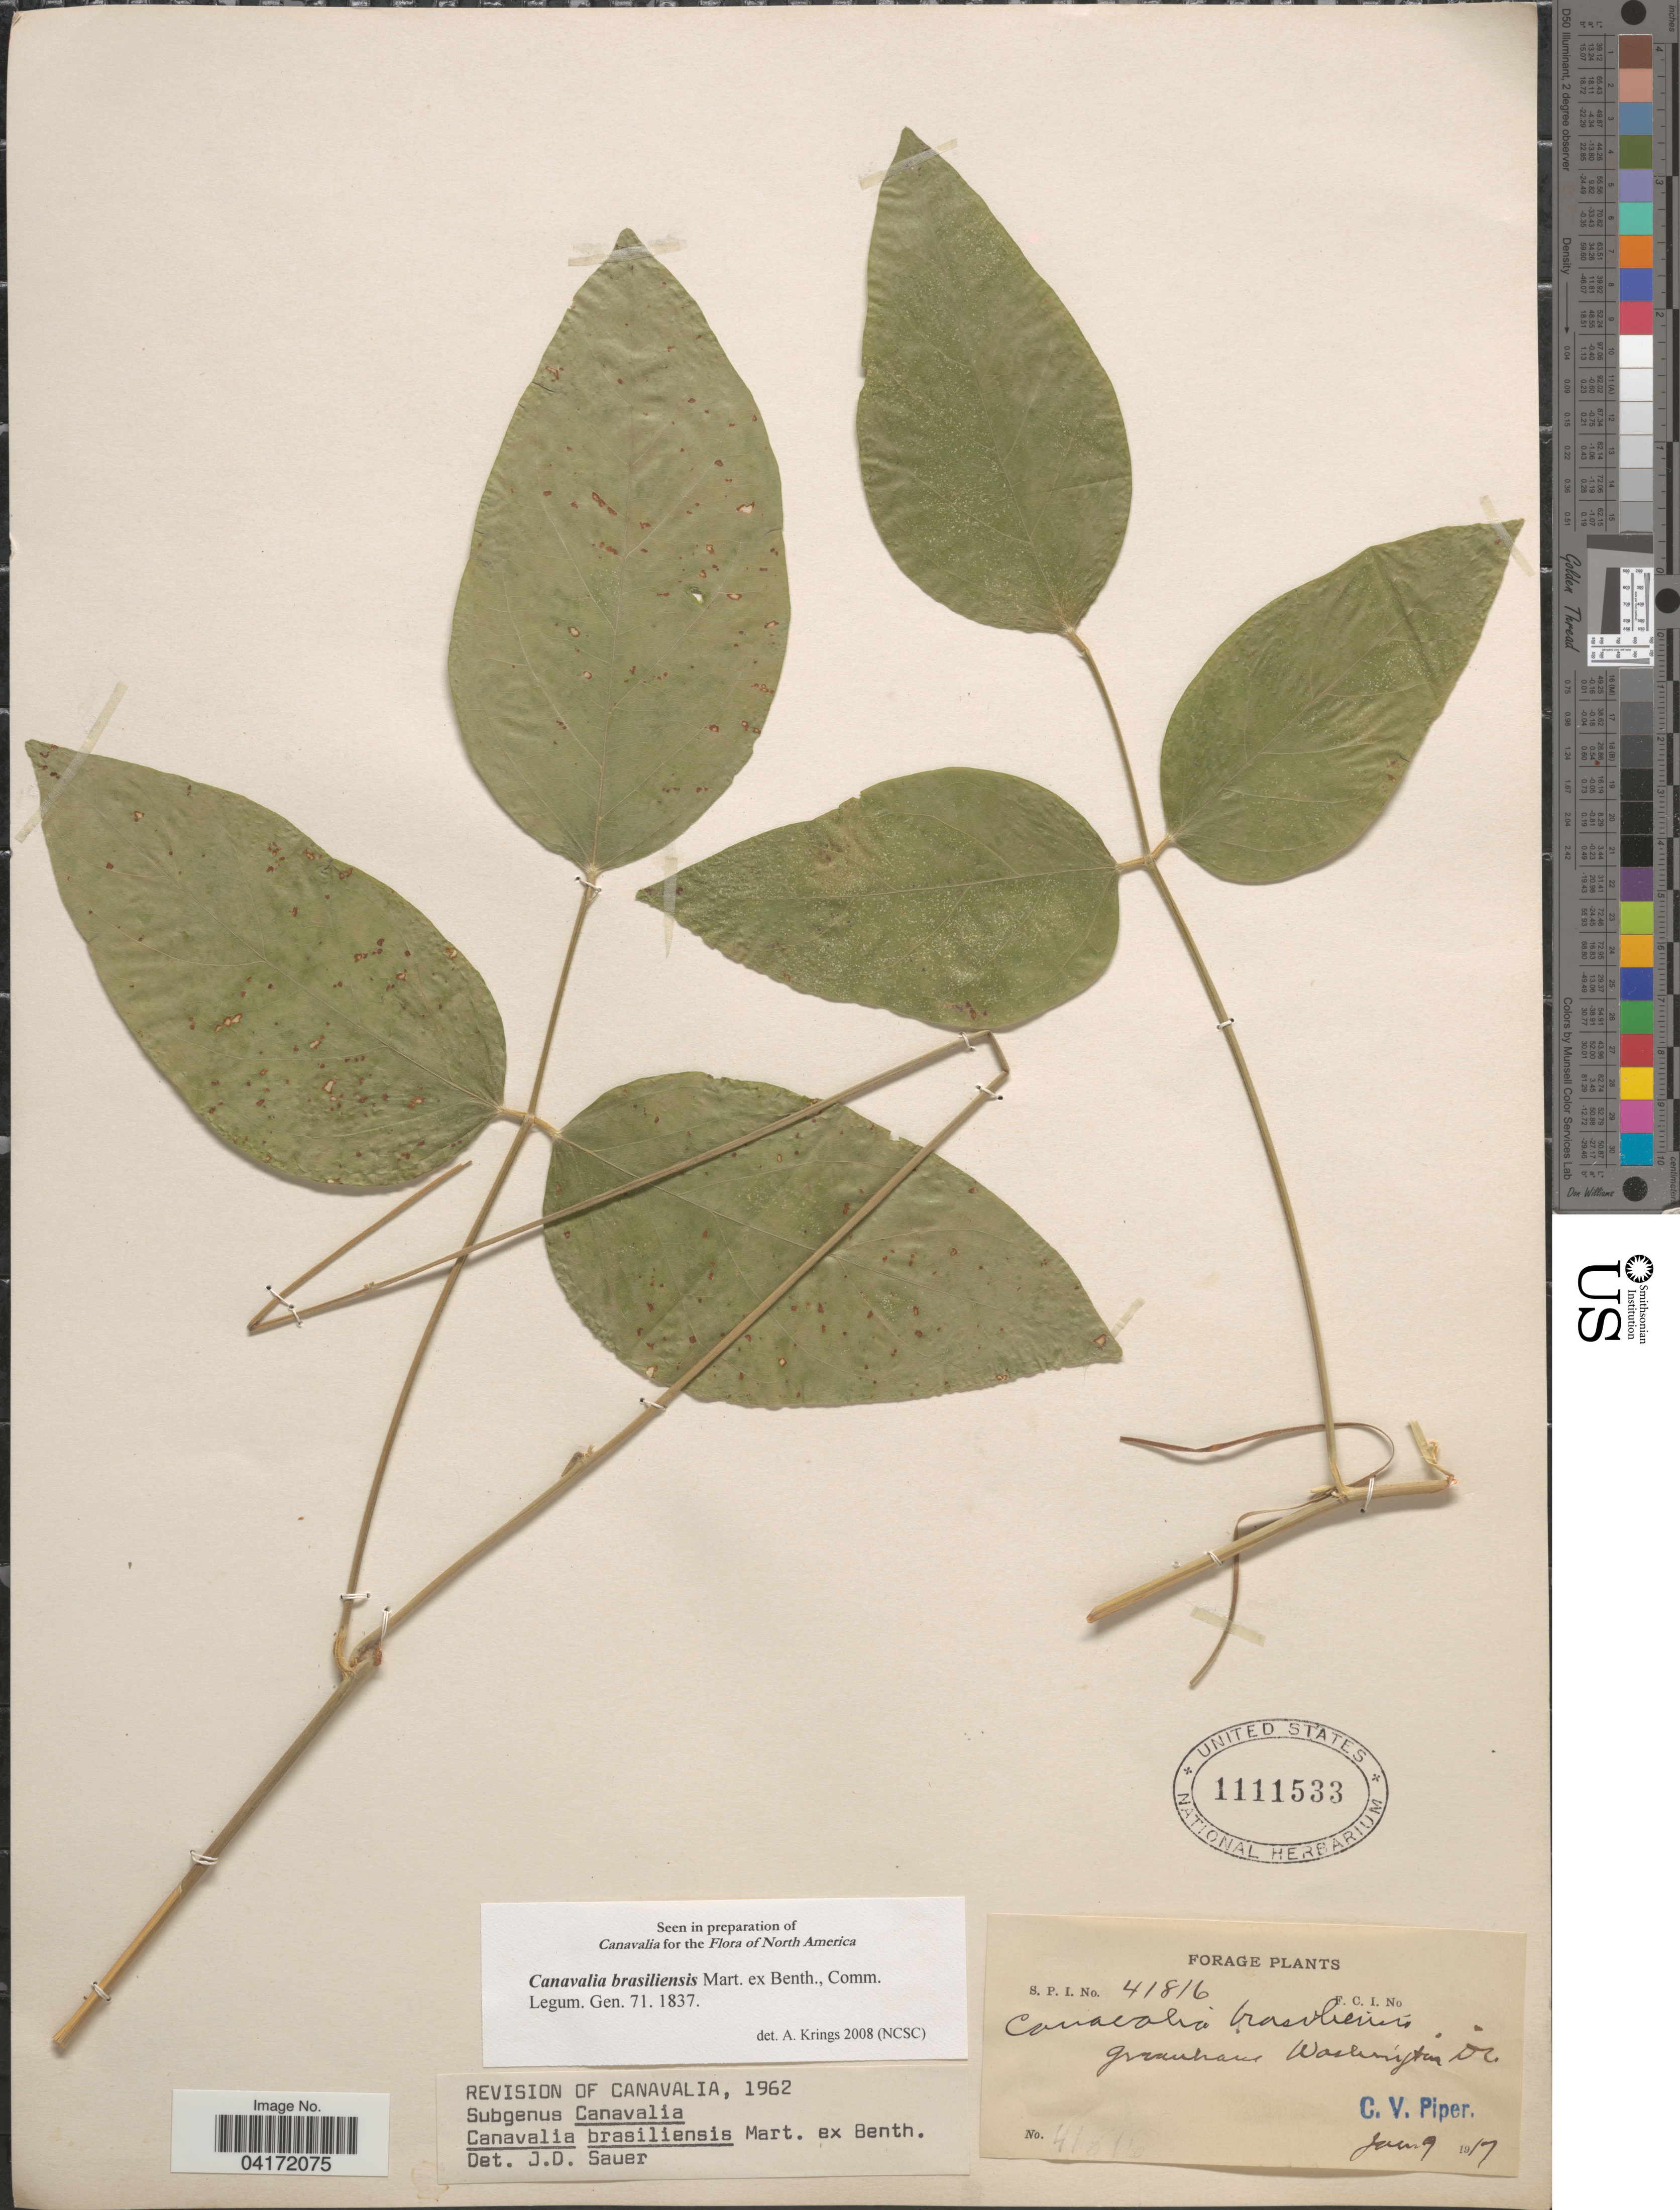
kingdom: Plantae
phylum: Tracheophyta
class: Magnoliopsida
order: Fabales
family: Fabaceae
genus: Canavalia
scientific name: Canavalia brasiliensis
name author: Mart. ex Benth.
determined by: Krings, A.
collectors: C. V. Piper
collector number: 41816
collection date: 1917-01-09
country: United States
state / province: District of Columbia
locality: Greenhouse Washington.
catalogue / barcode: US 1111533